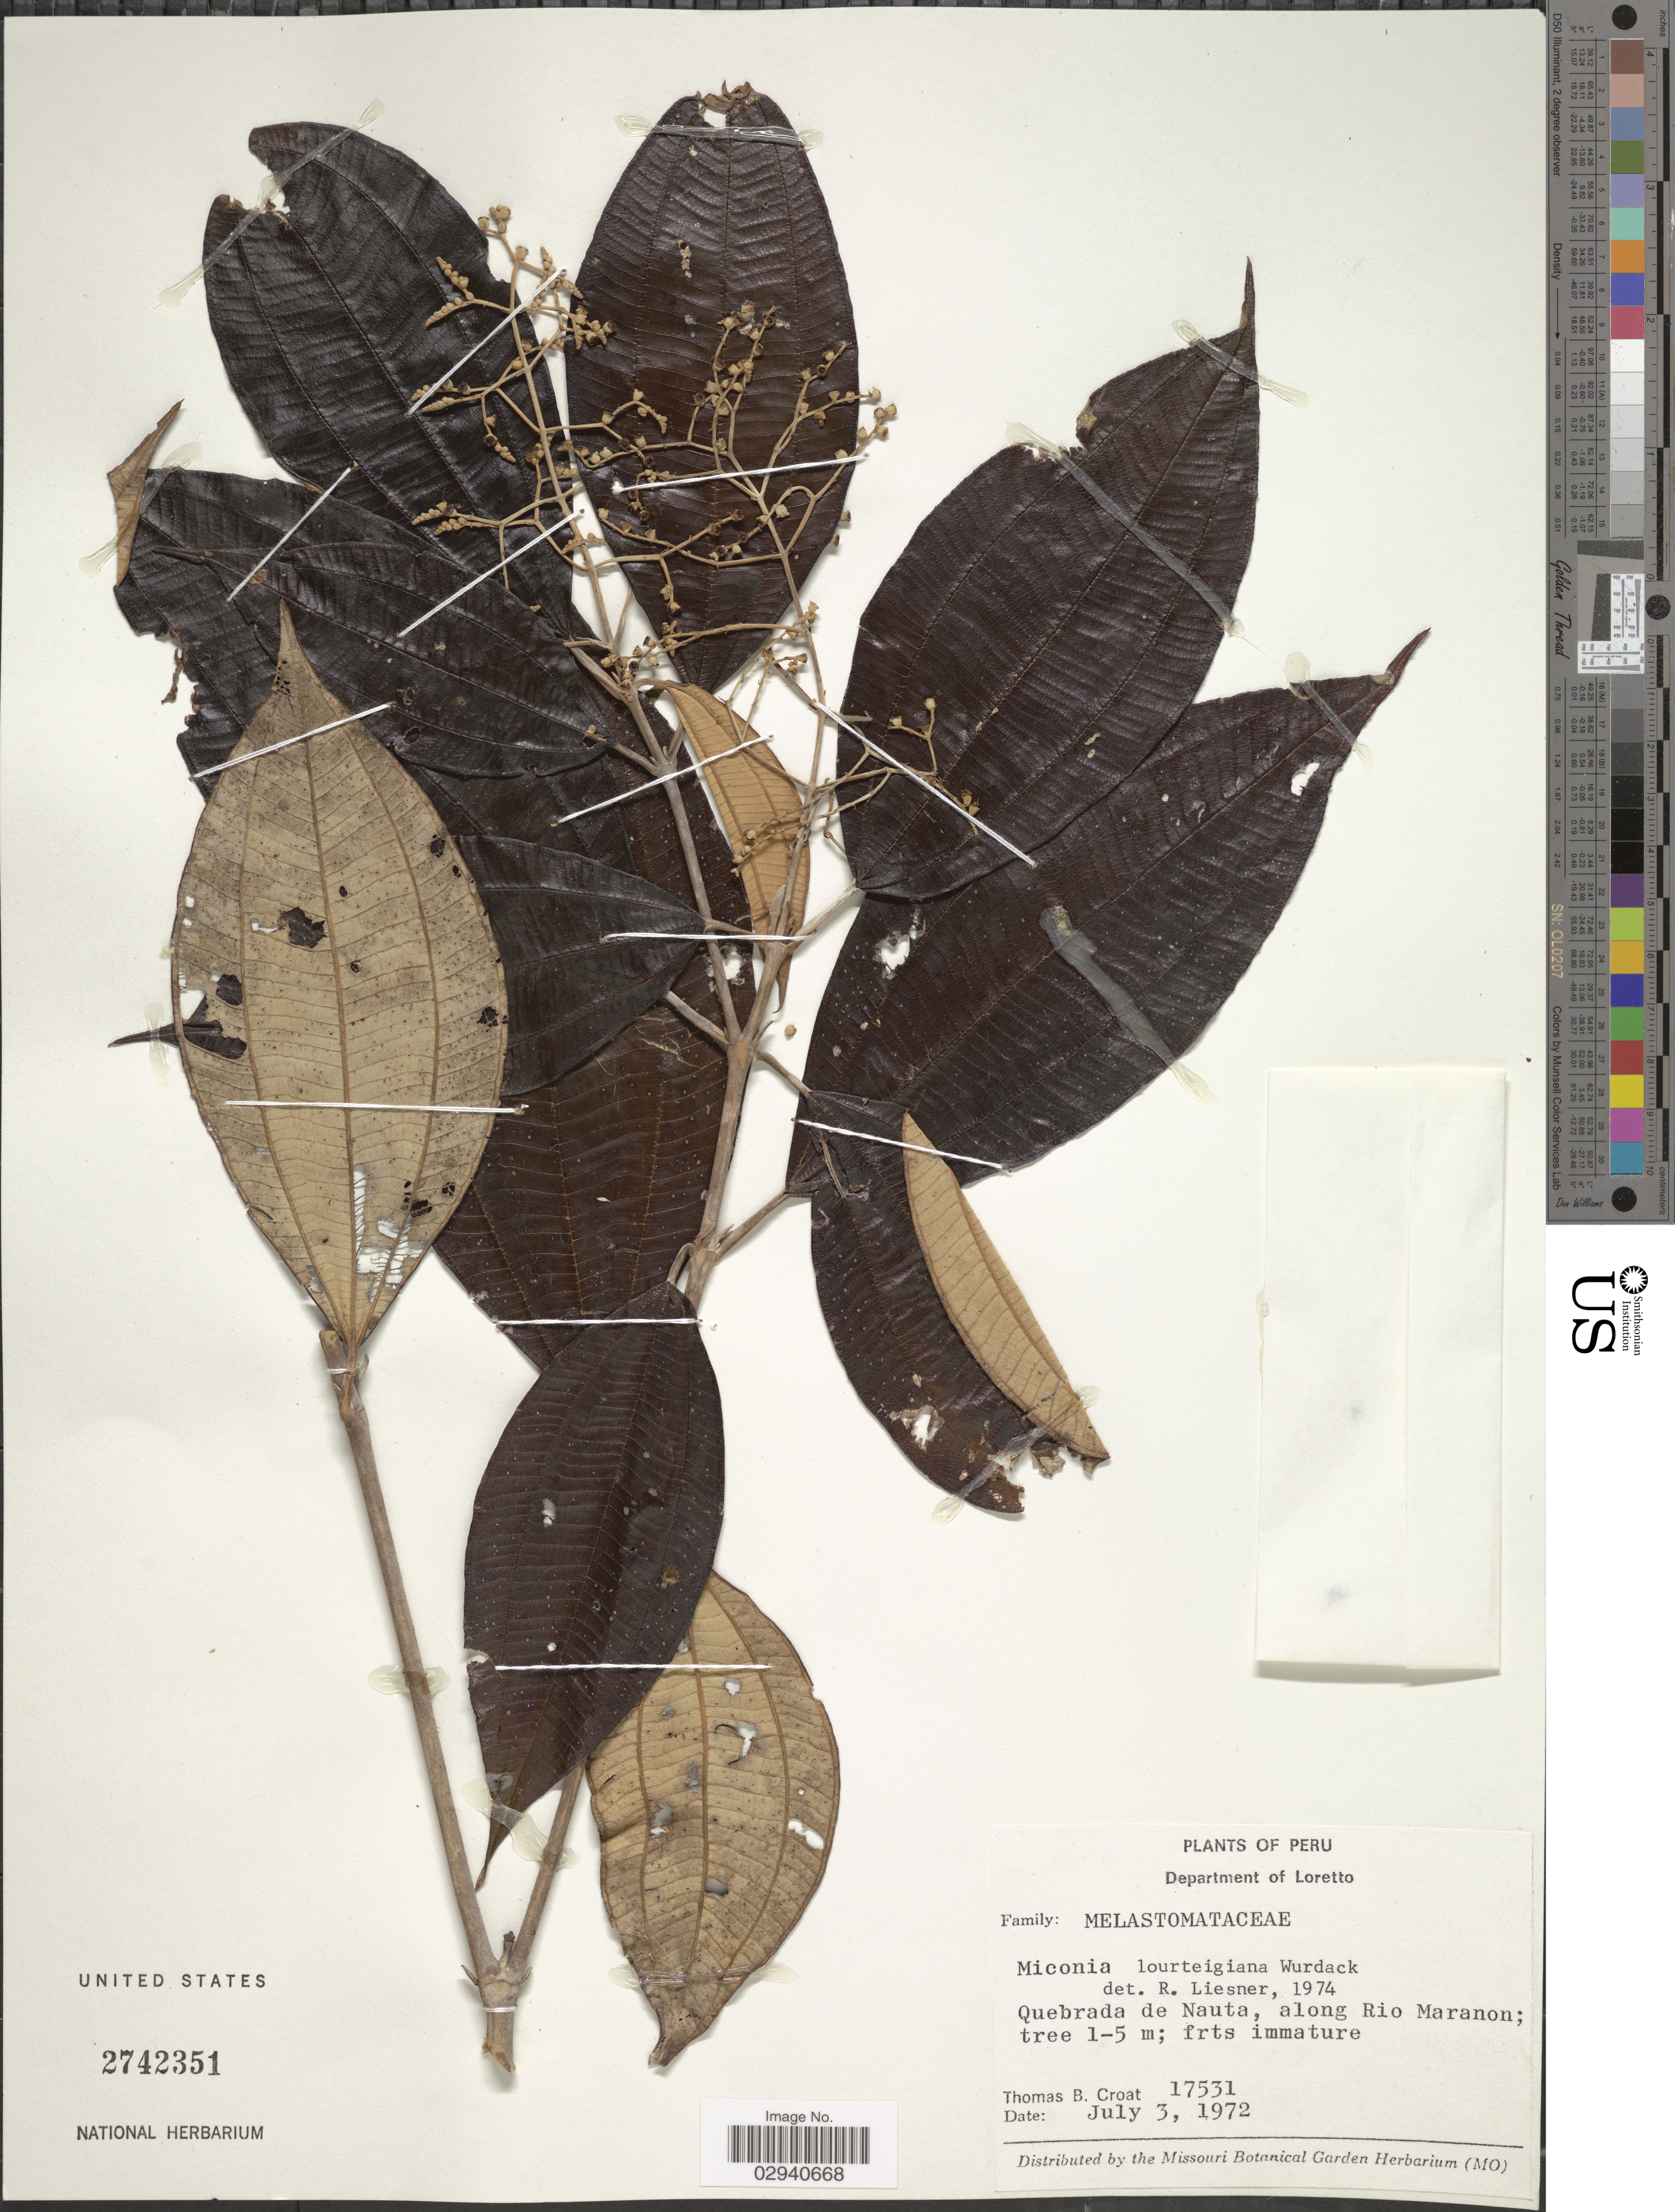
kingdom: Plantae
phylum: Tracheophyta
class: Magnoliopsida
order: Myrtales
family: Melastomataceae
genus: Miconia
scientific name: Miconia lourteigiana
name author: Wurdack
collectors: T. B. Croat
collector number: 17531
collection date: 1972-07-03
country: Peru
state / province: Loreto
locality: Department of Loreto. Quebrada de Nauta, along Rio Maranon.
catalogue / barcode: US 2742351